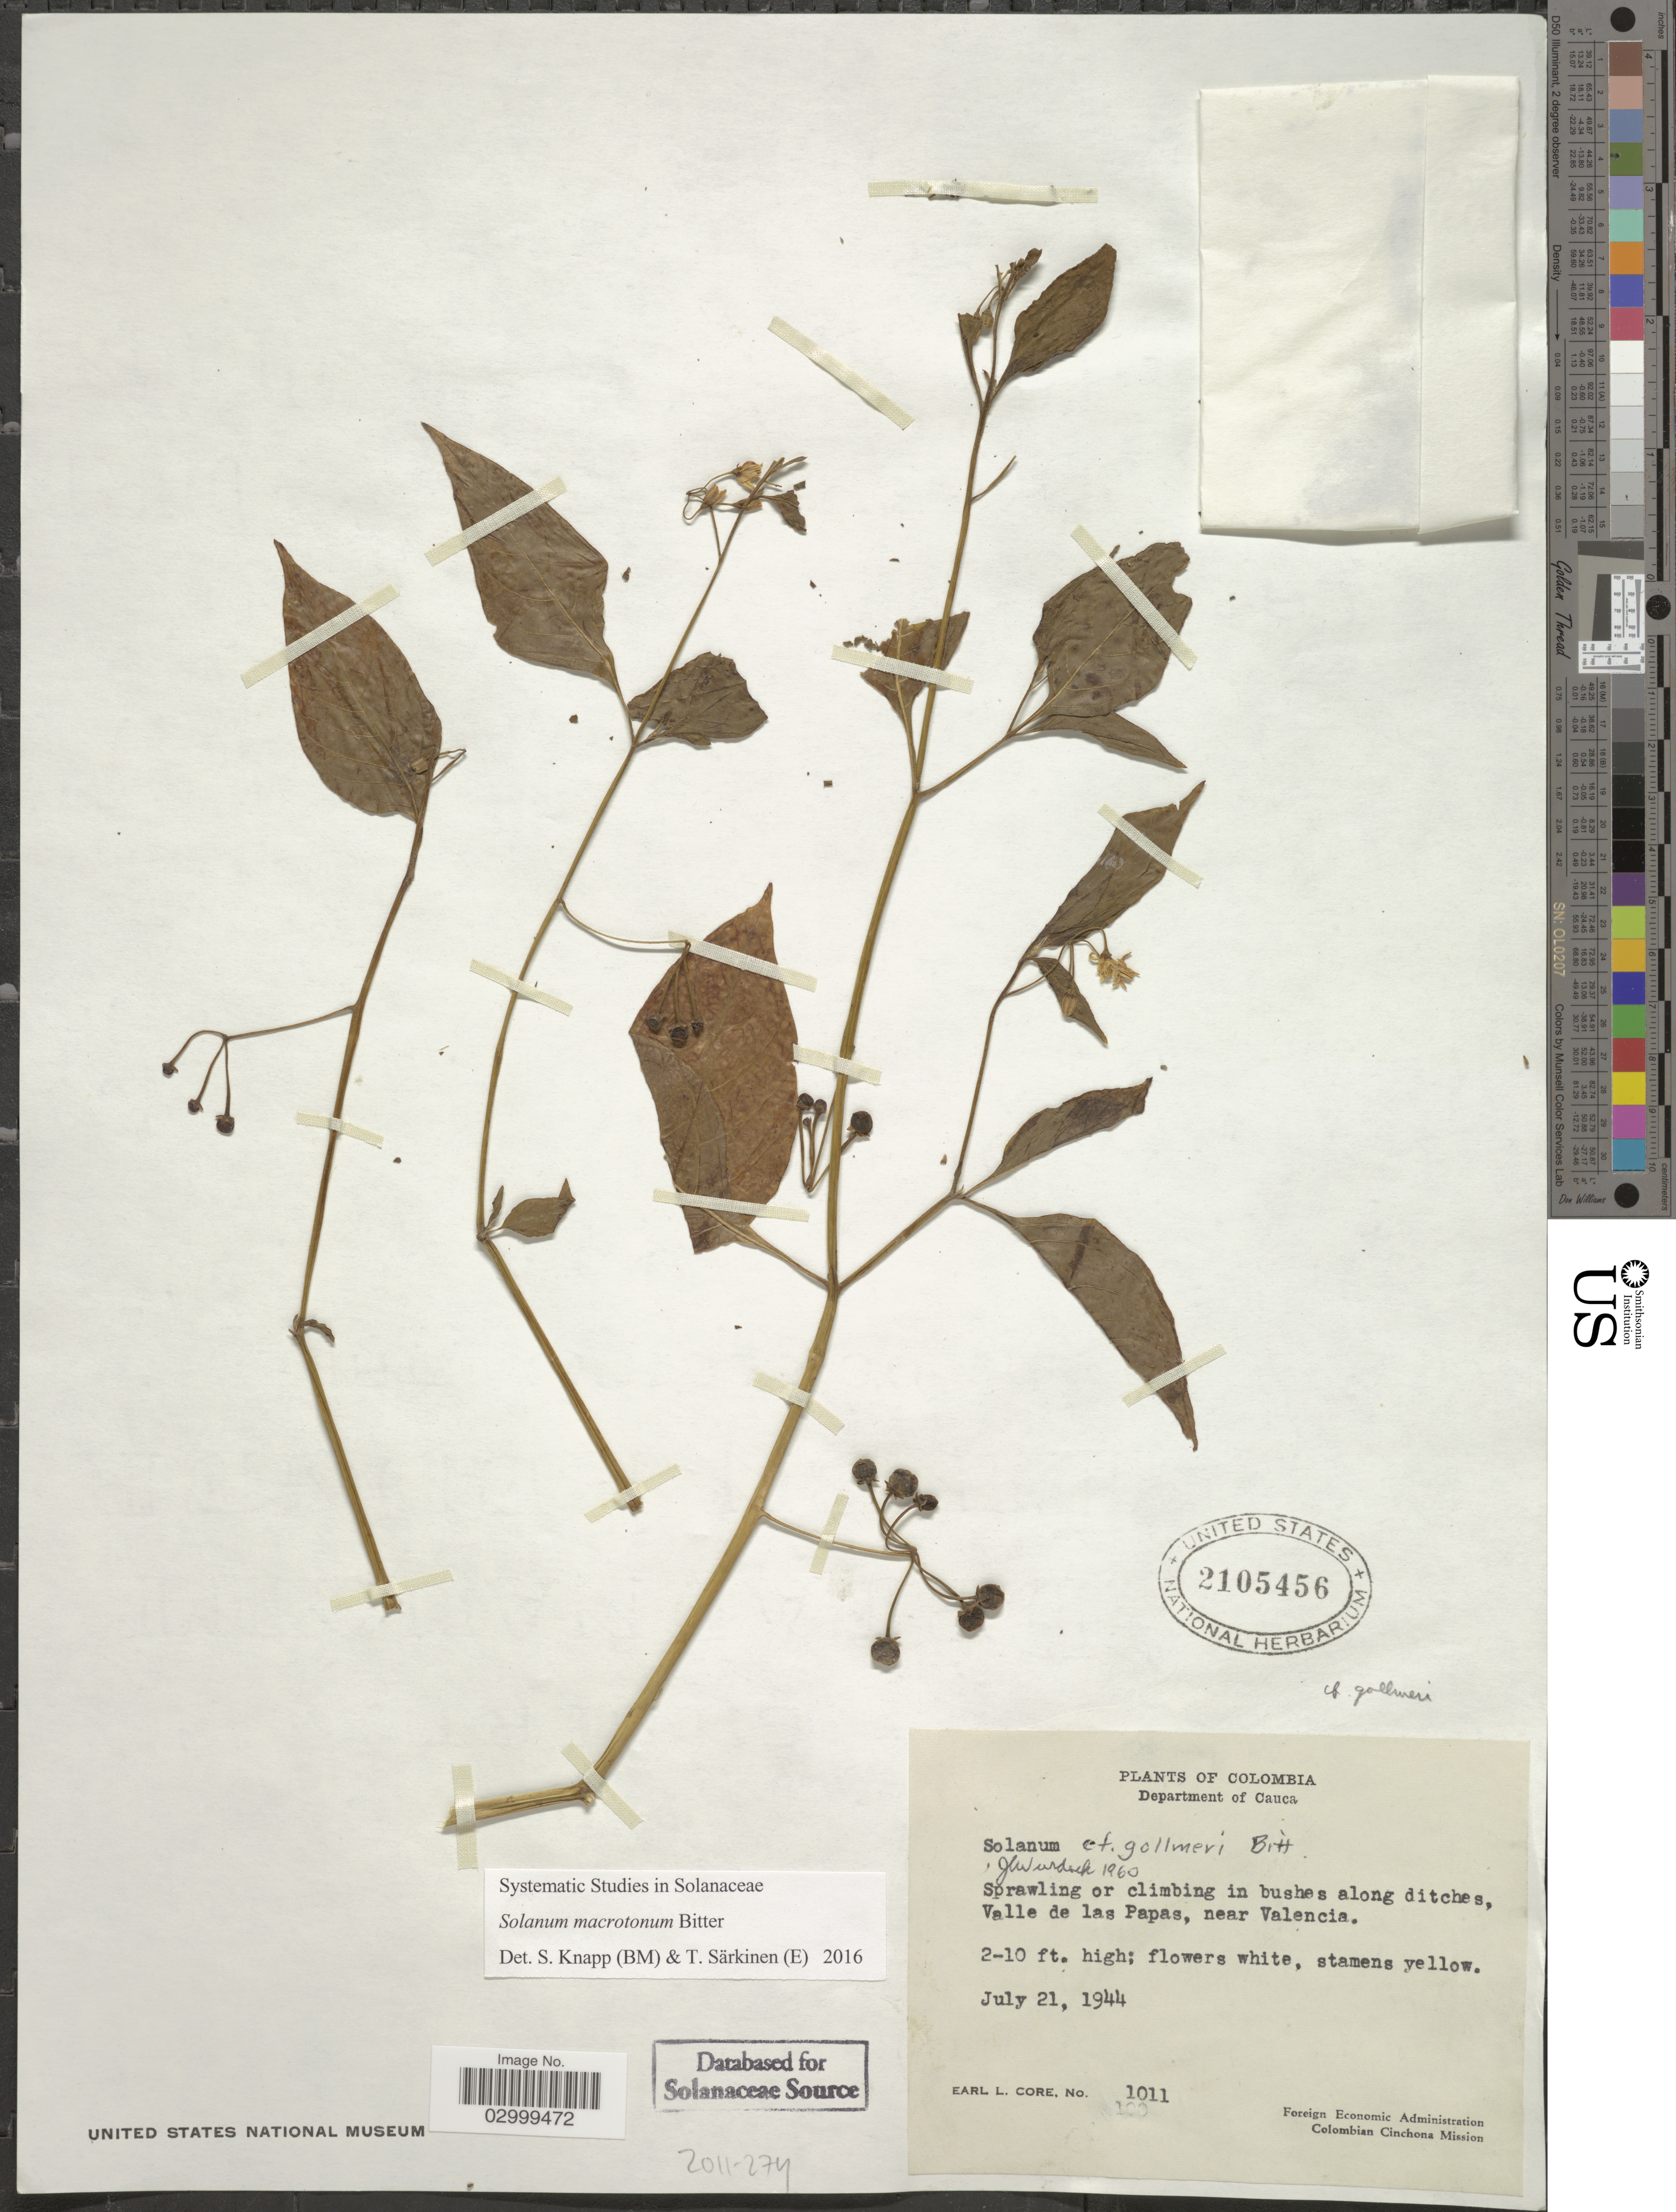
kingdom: Plantae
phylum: Tracheophyta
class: Magnoliopsida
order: Solanales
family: Solanaceae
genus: Solanum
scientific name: Solanum macrotonum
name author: Bitter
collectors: E. Core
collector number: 1011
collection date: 1944-07-21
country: Colombia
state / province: Cauca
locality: Department of Cauca. Valle de la Papas, near Valencia.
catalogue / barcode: US 2105456